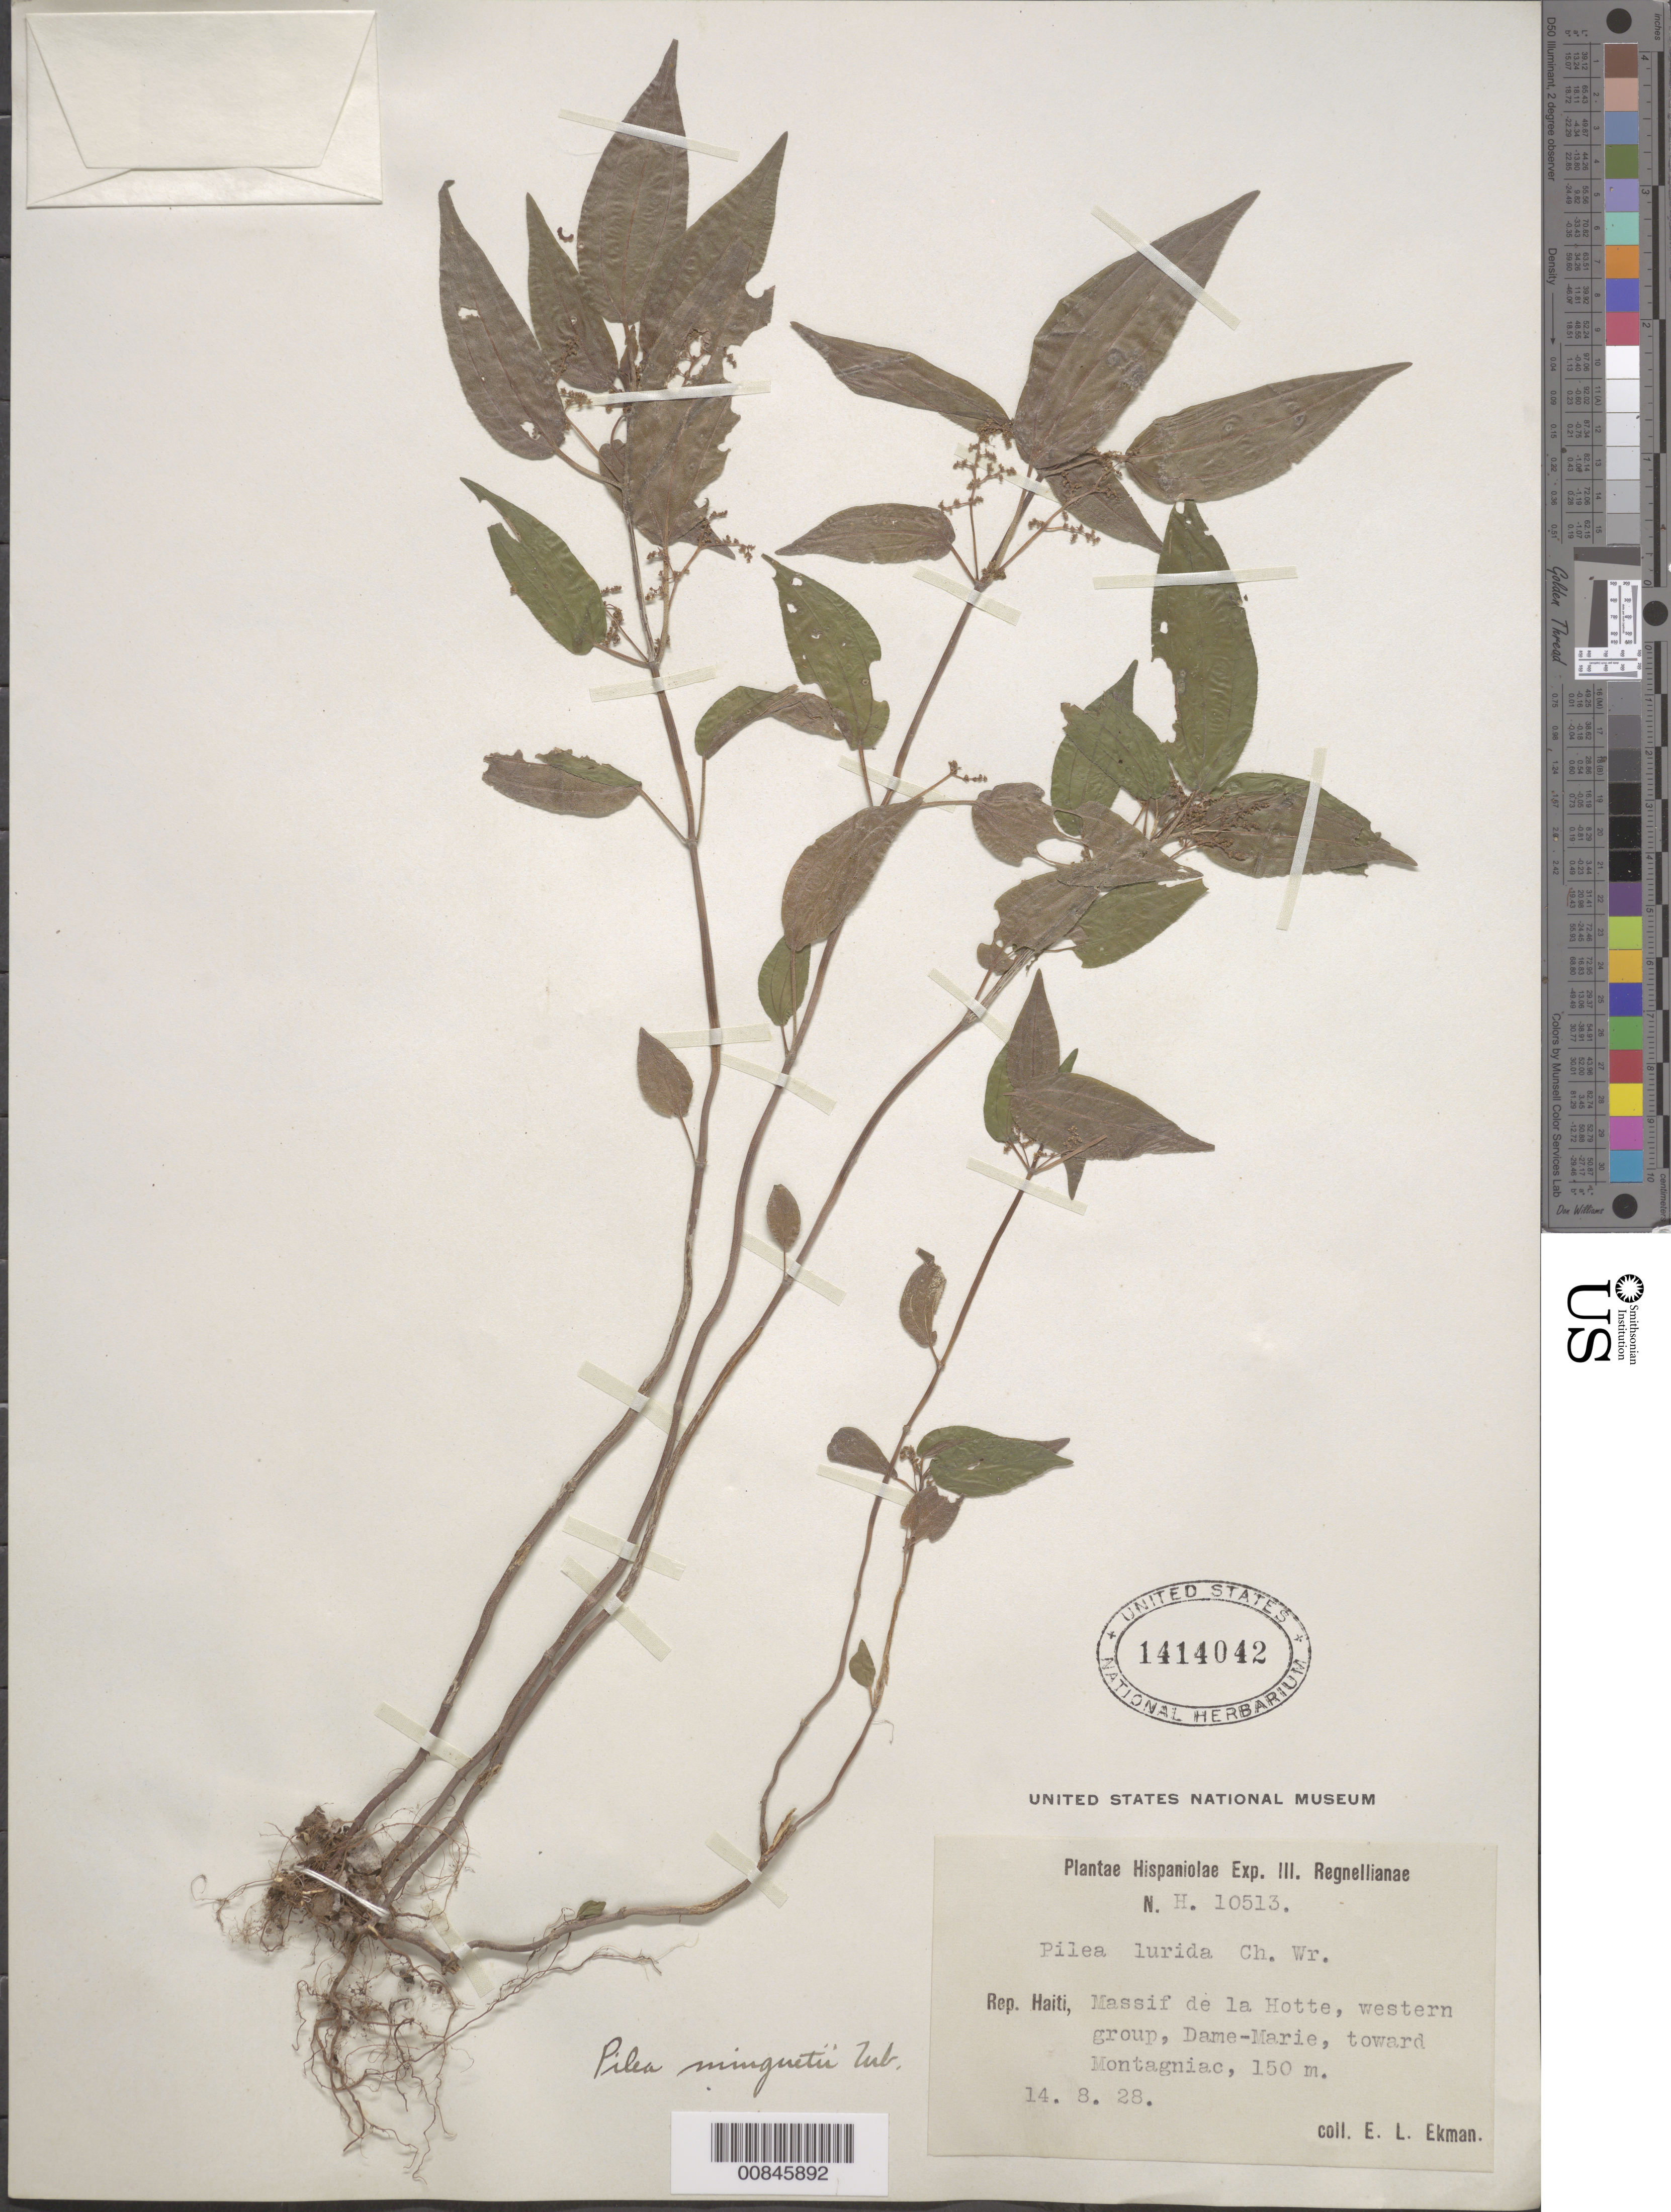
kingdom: Plantae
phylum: Tracheophyta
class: Magnoliopsida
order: Rosales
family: Urticaceae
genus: Pilea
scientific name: Pilea minguetii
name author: Urb.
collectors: E. L. Ekman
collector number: H 10513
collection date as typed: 14 Aug 1928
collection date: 1928-08-14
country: Haiti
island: Hispaniola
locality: Massif de la Hotte, western group, Dame-Marie, toward Montagniac.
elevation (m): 150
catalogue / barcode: US 1414042